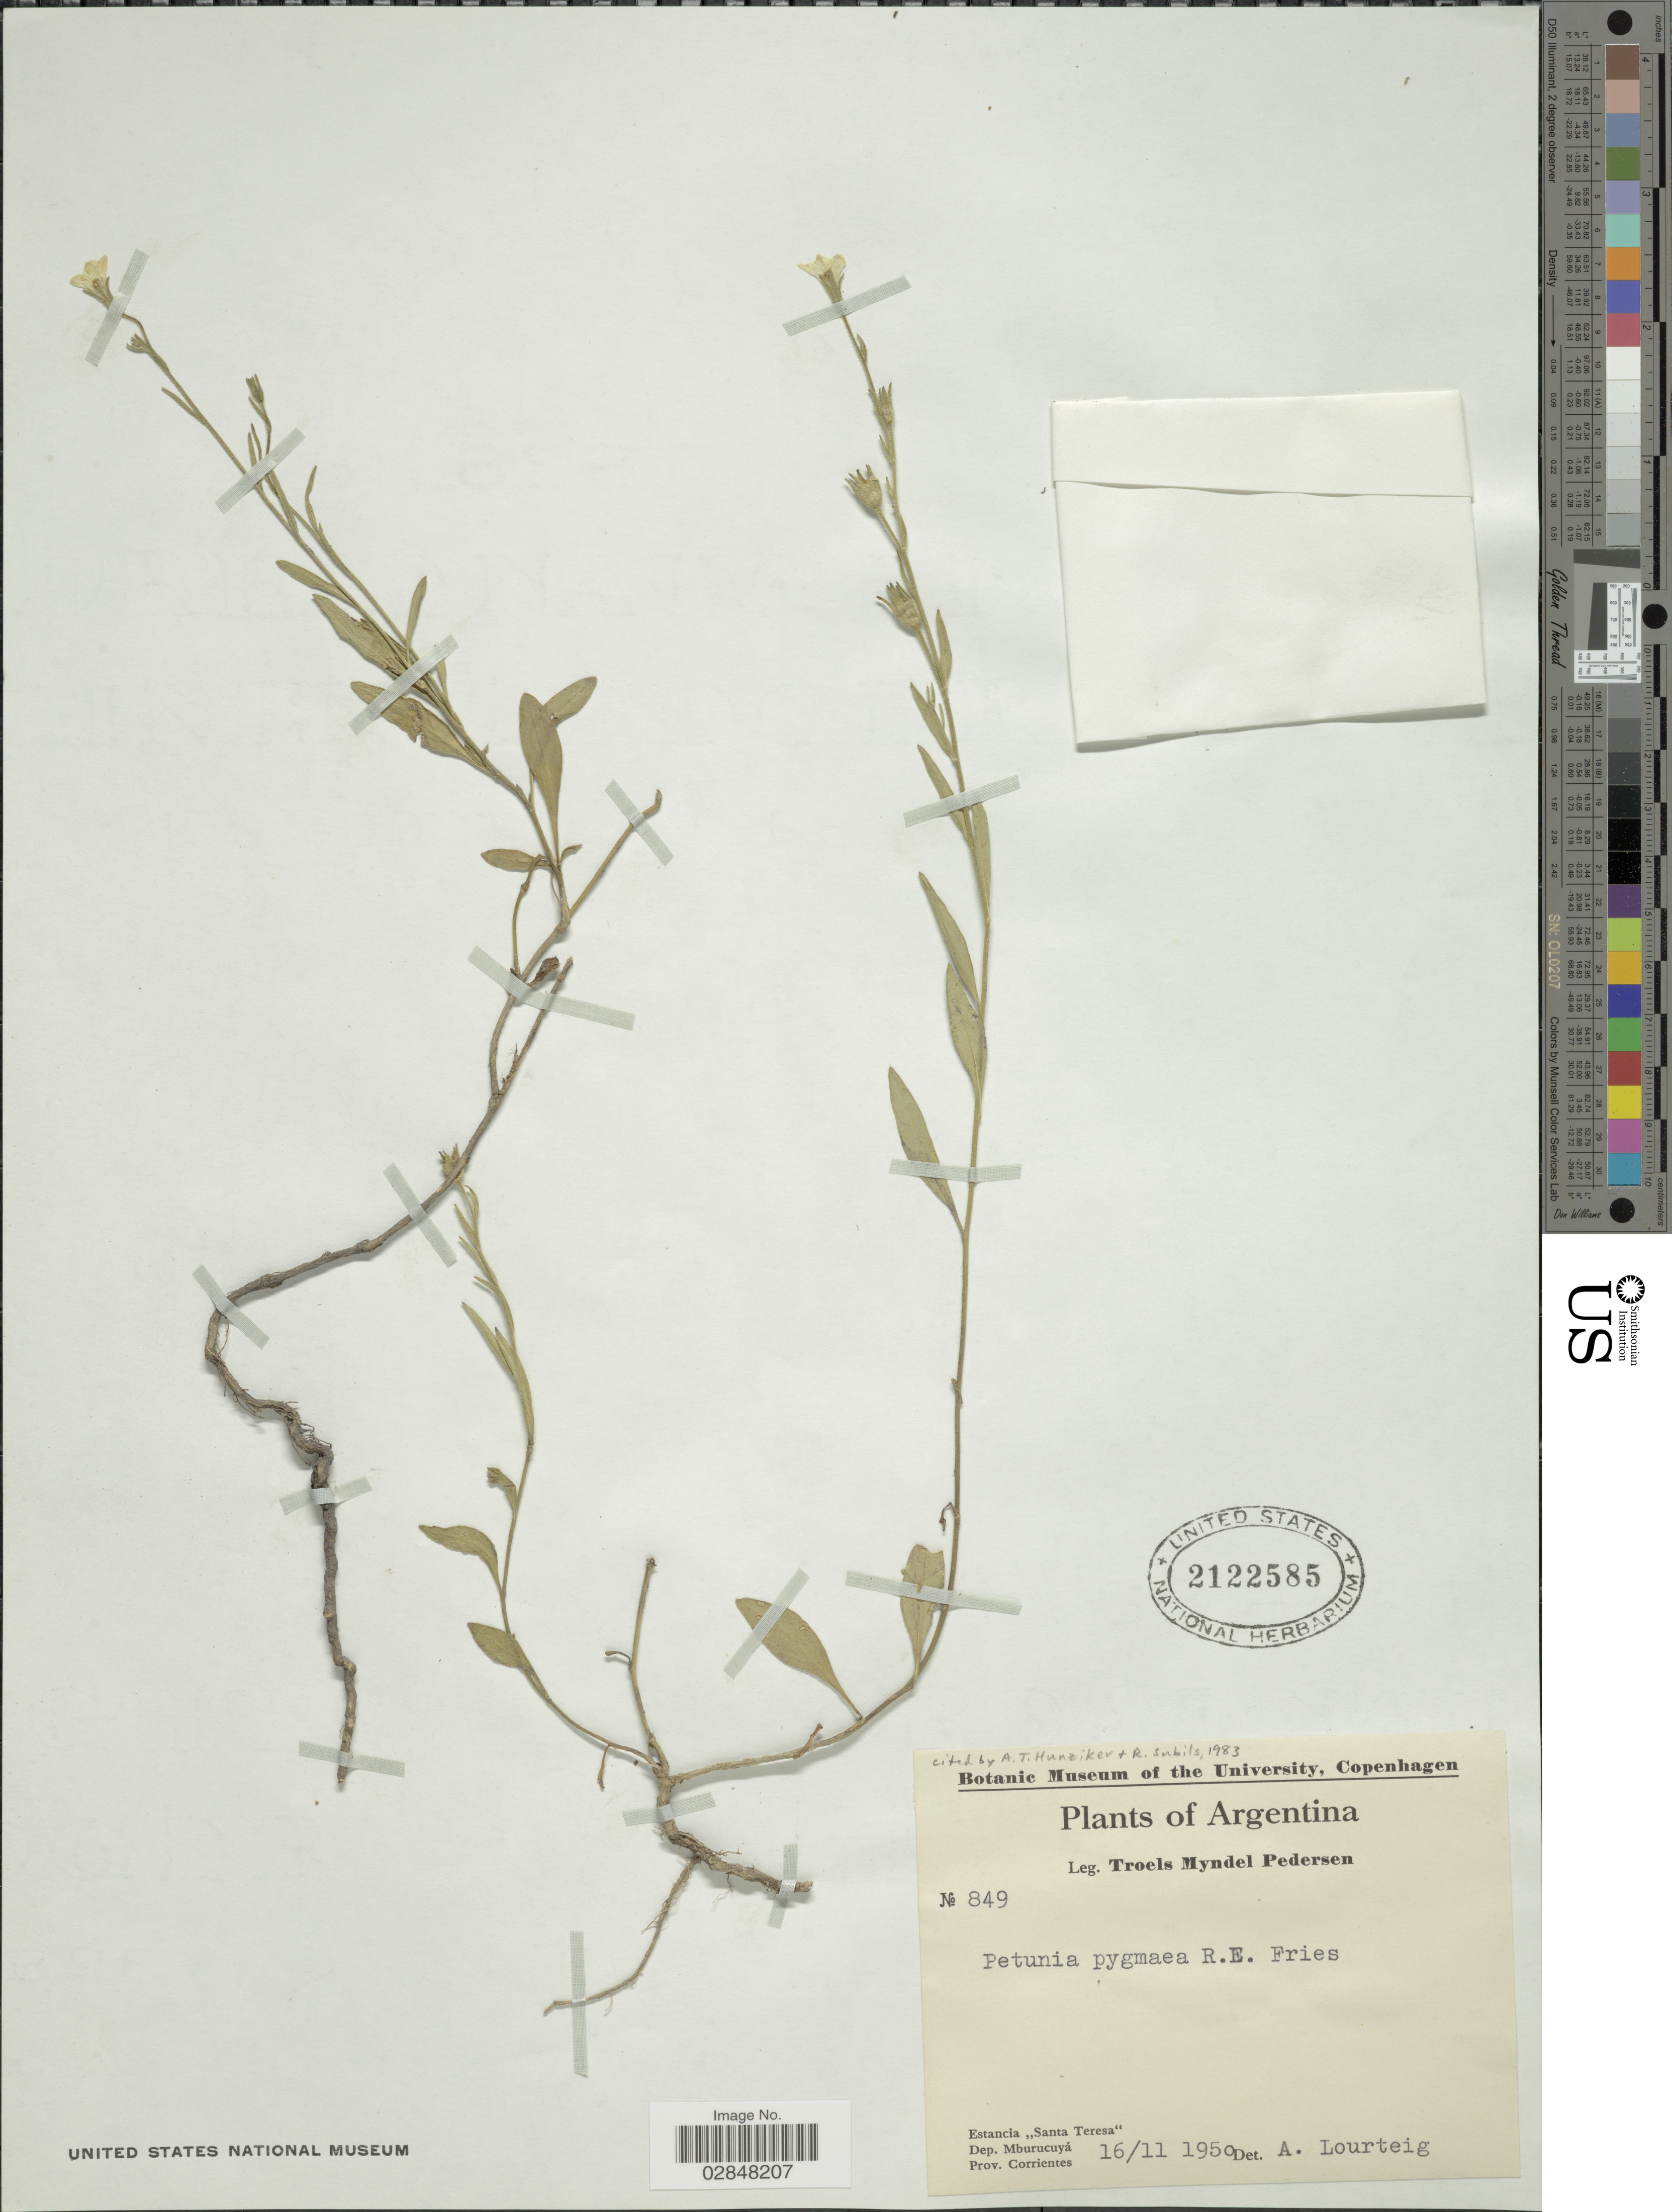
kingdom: Plantae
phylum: Tracheophyta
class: Magnoliopsida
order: Solanales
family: Solanaceae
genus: Bouchetia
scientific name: Bouchetia anomala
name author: (Miers) & Rusby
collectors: T. Pederson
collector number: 849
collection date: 1950-11-16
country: Argentina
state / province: Corrientes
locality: Estancia "Santa Teresa". Dep. Mburucuyá.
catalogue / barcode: US 2122585